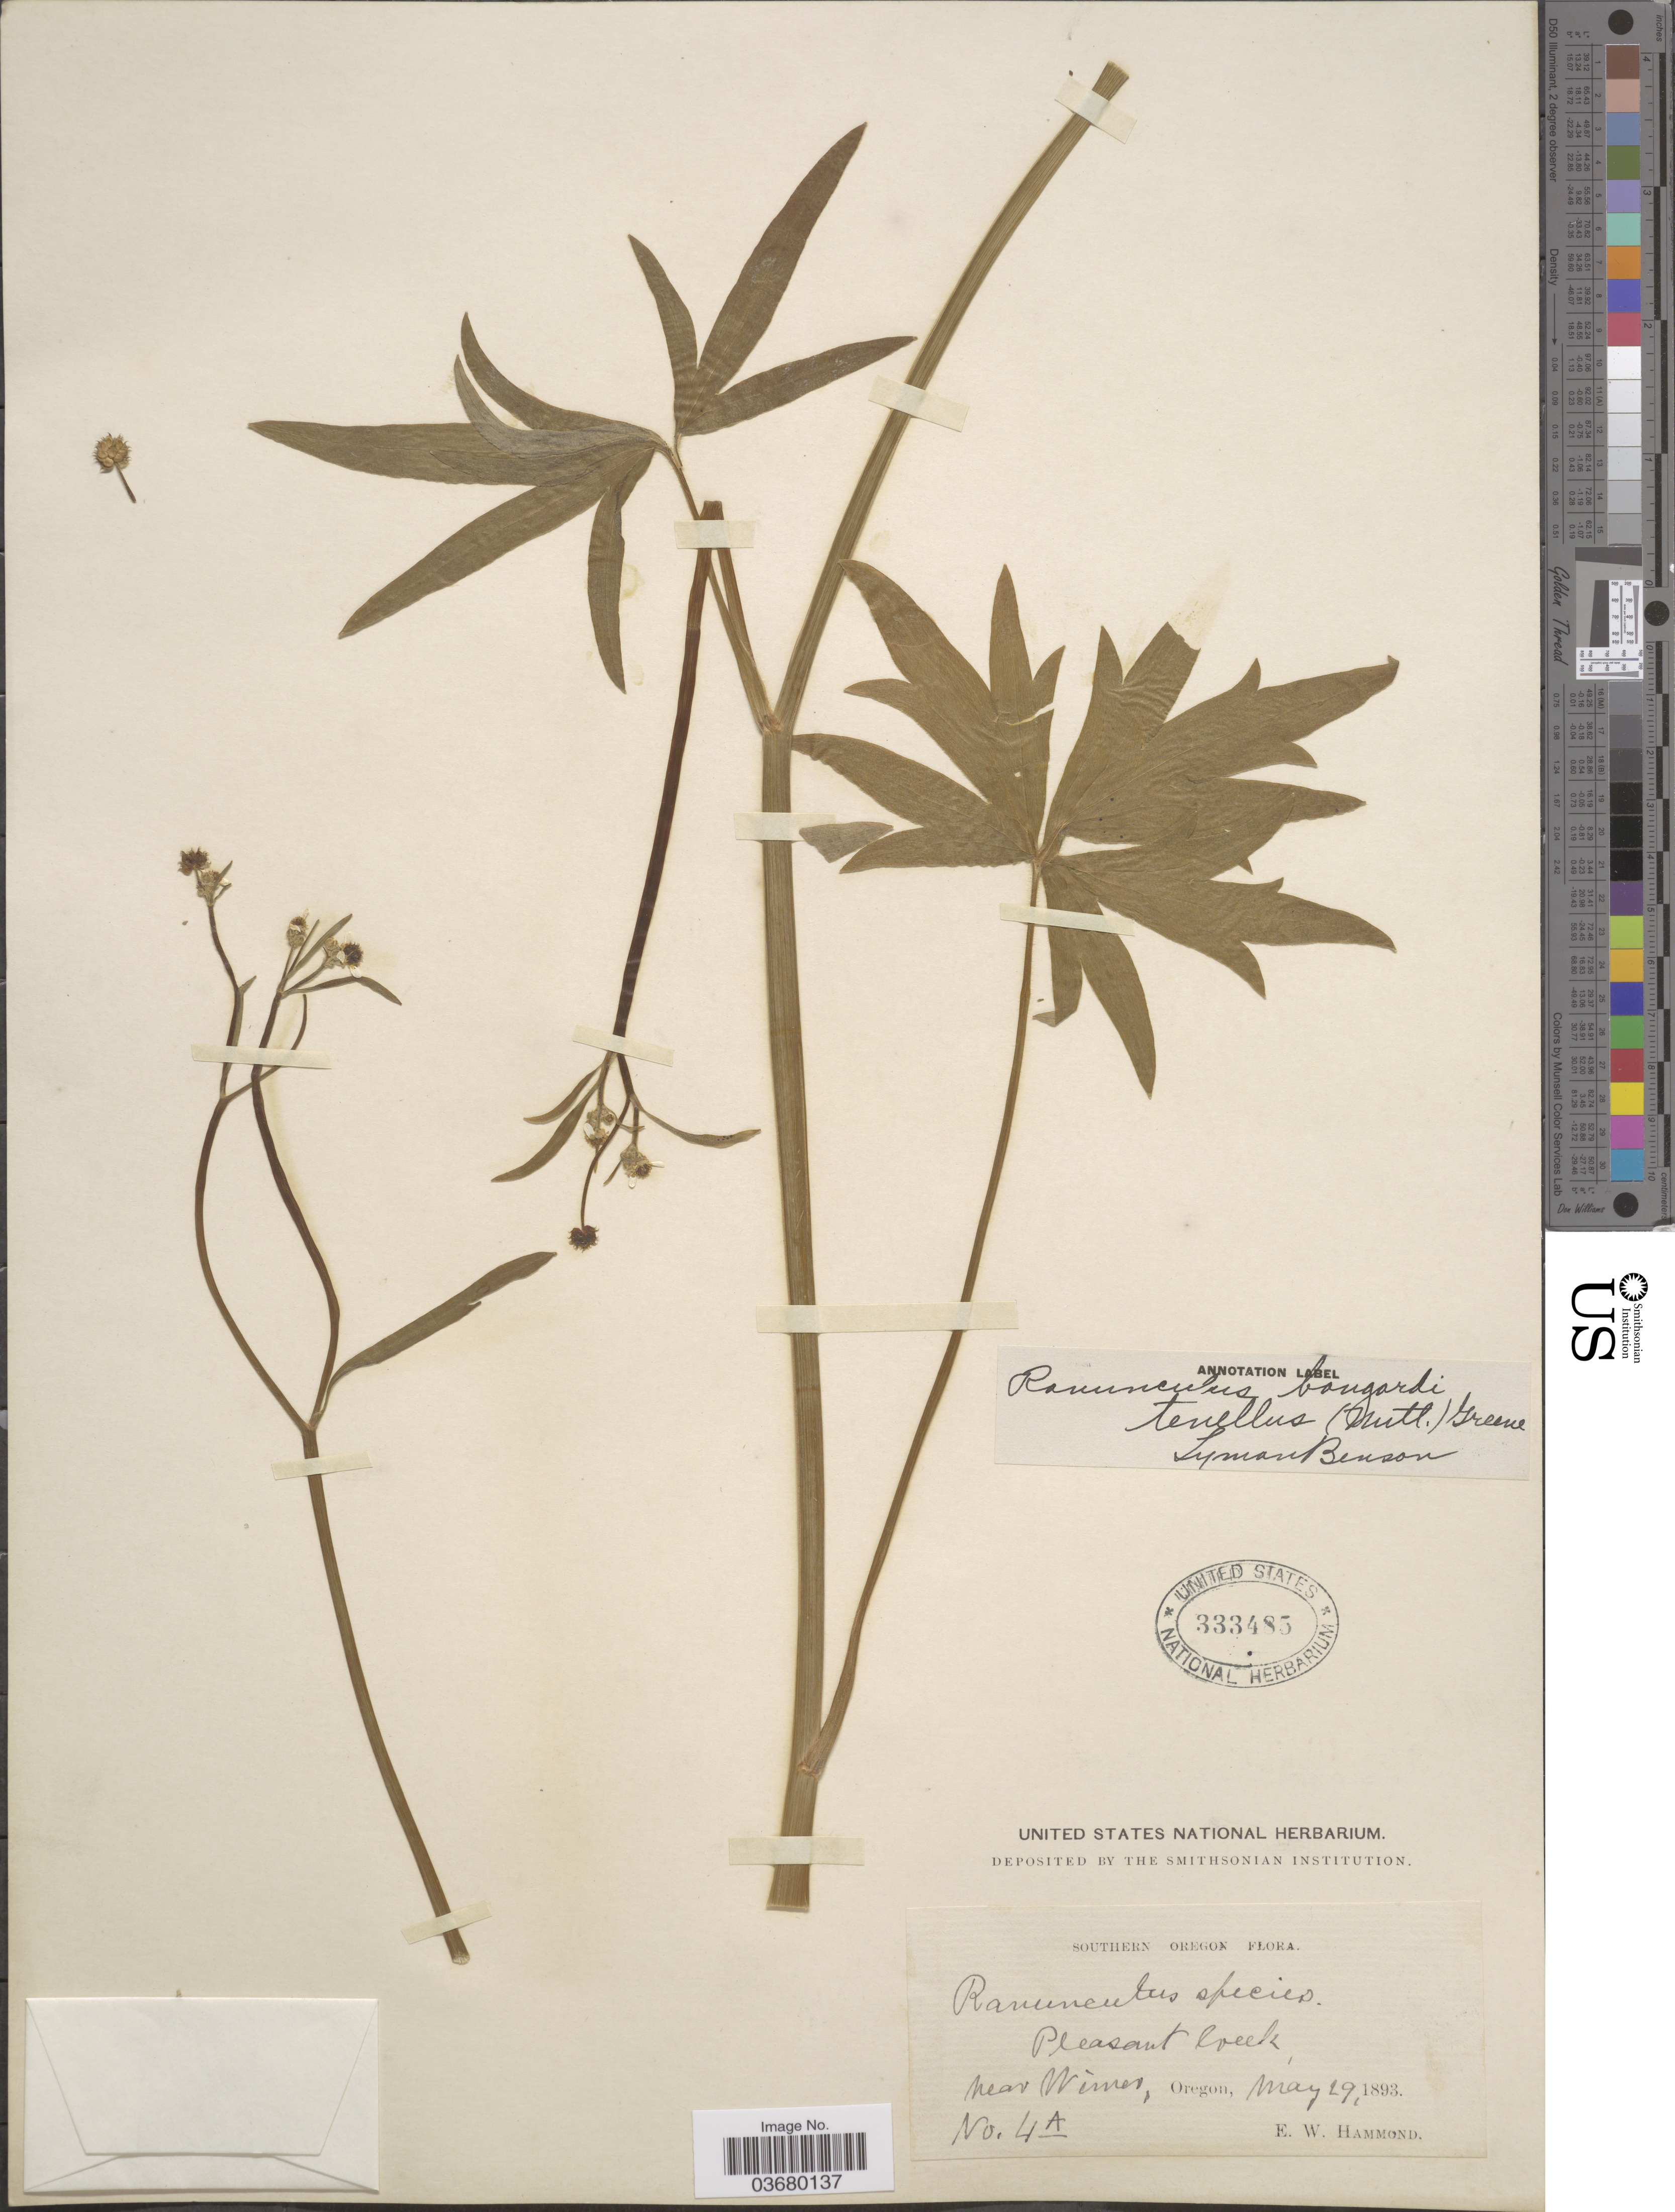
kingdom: Plantae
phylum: Tracheophyta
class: Magnoliopsida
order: Ranunculales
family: Ranunculaceae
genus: Ranunculus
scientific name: Ranunculus bongardii var. tenellus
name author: (A. Gray) Greene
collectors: E. Hammond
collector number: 4A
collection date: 1893-04-29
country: United States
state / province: Oregon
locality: Southern Oregon. Pleasant Creek, near Wimer.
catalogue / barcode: US 333485